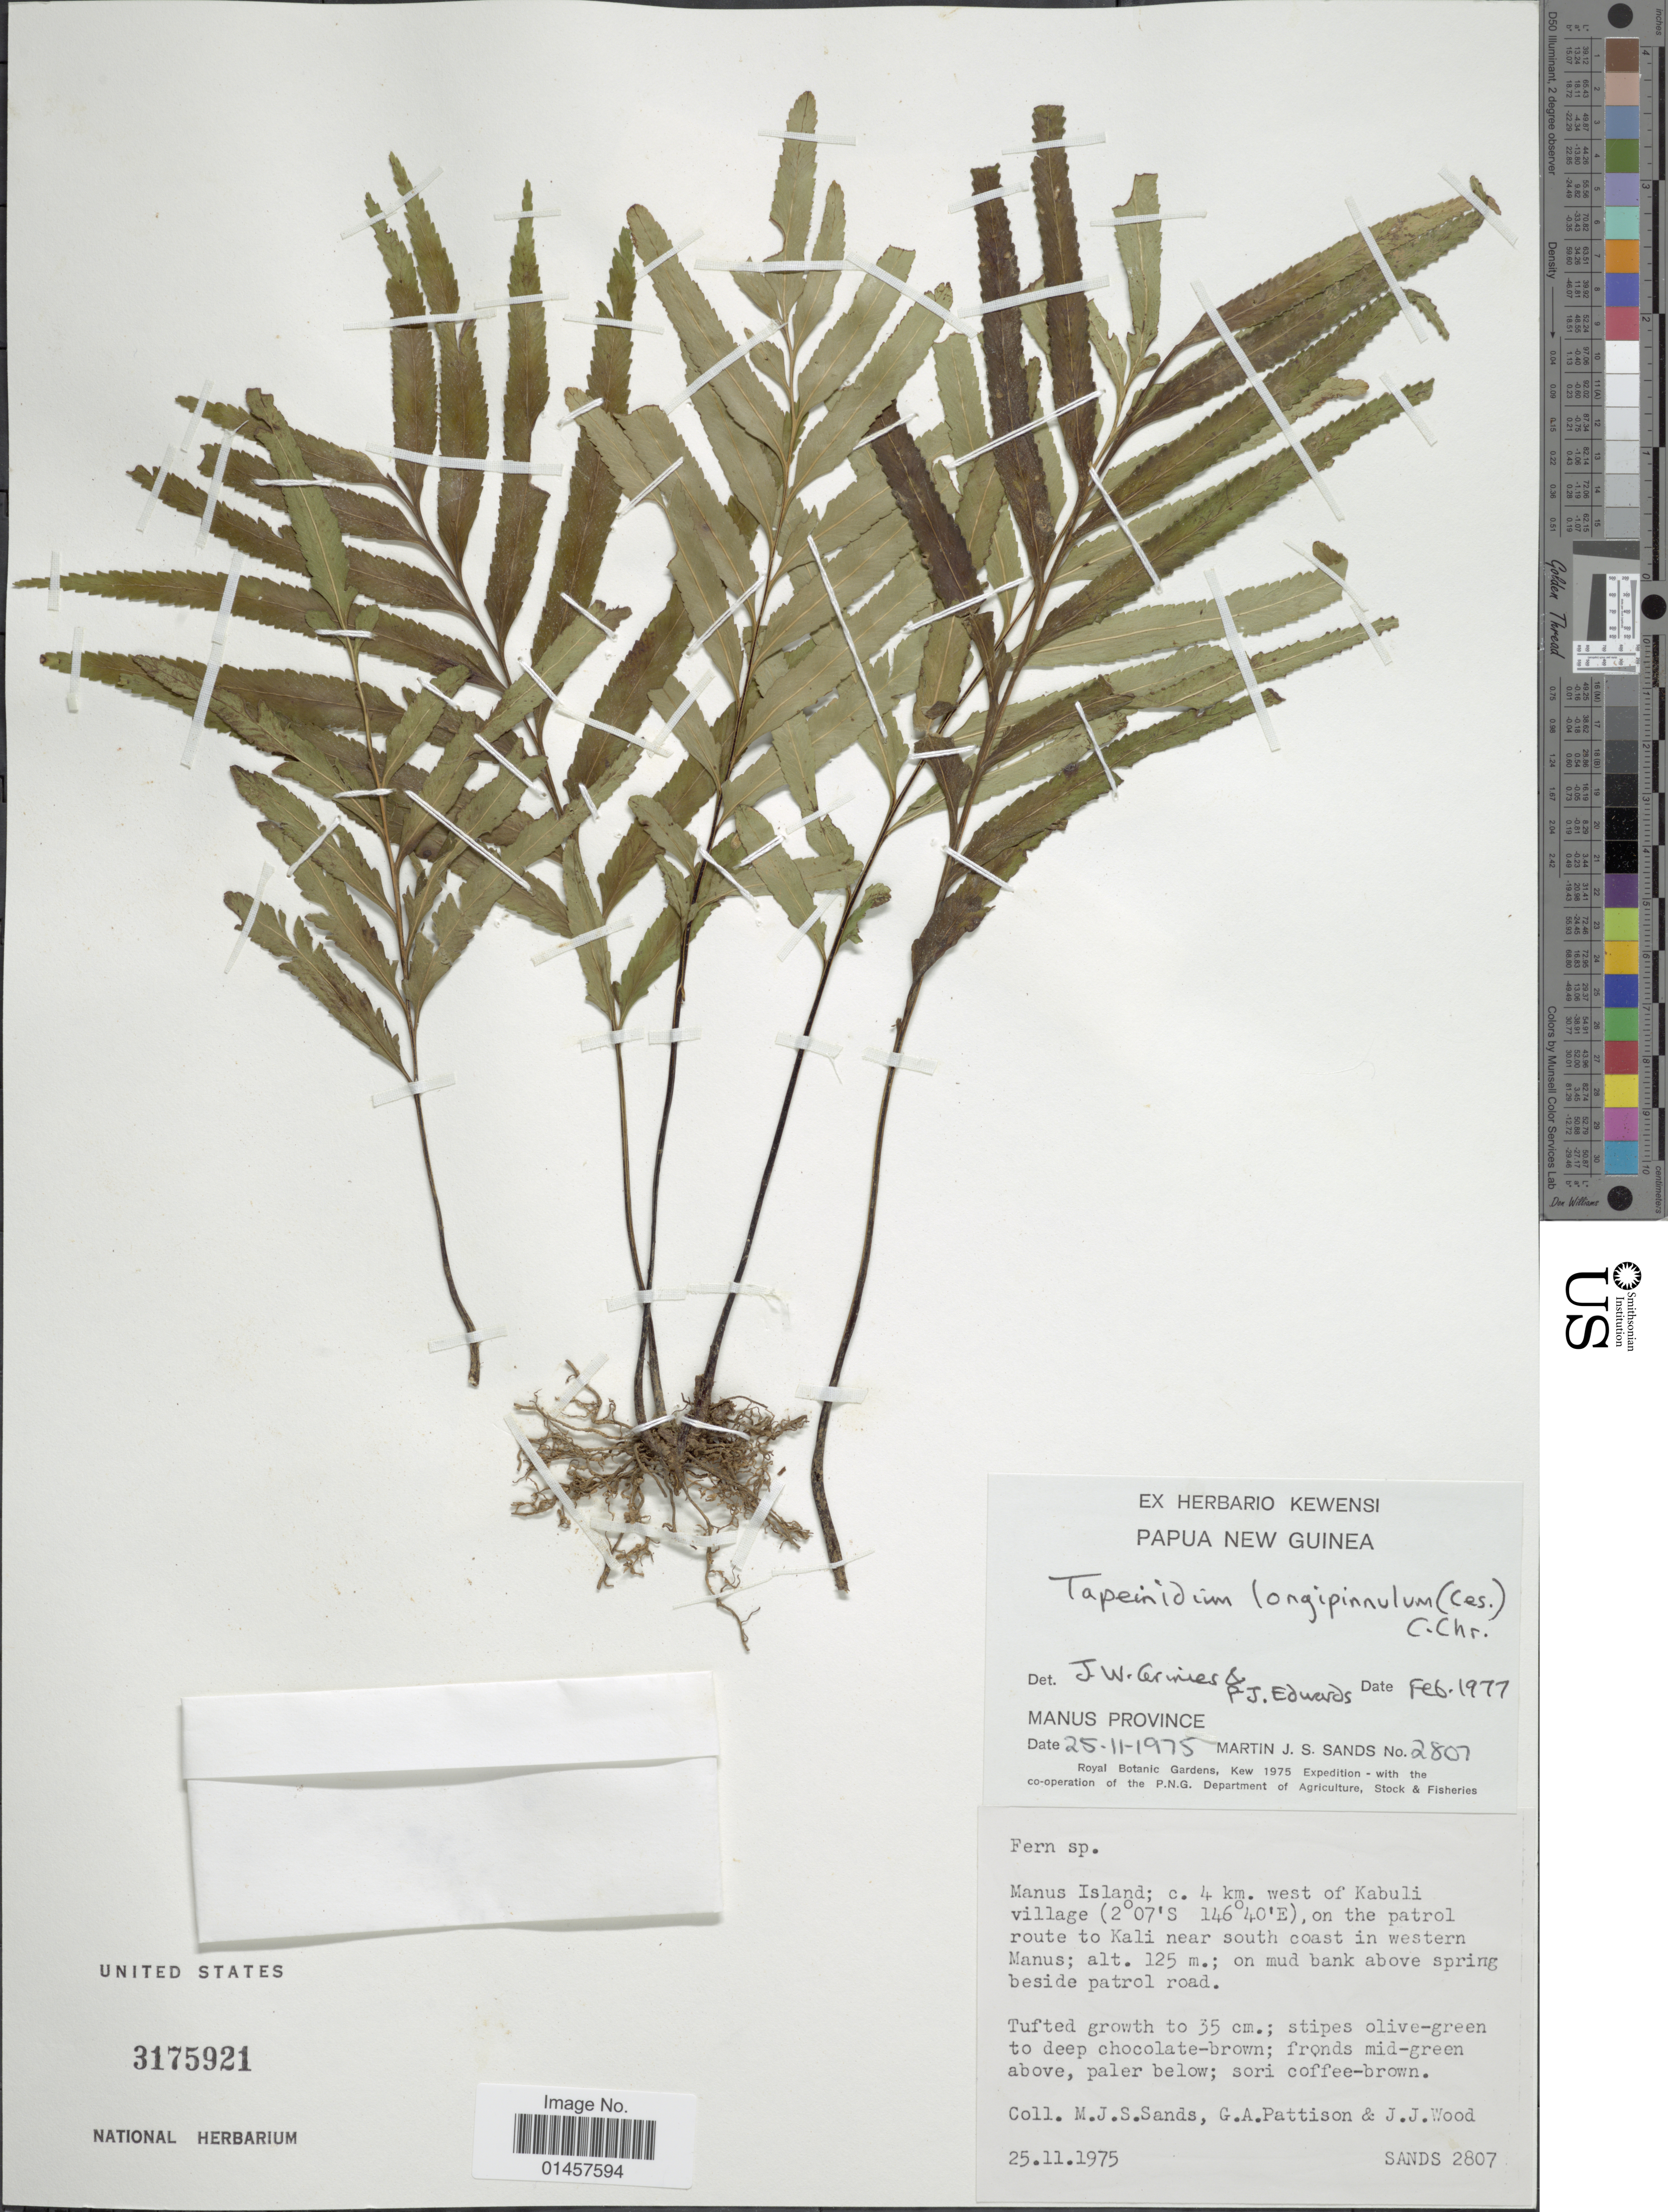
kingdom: Plantae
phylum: Tracheophyta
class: Polypodiopsida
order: Polypodiales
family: Lindsaeaceae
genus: Tapeinidium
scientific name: Tapeinidium longipinnatum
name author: (Ces.) C. Chr.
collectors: M. Sands, G. Pattison & J. Wood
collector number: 2807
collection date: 1975-11-25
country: Papua New Guinea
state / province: Manus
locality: Papua New Guinea, Manus Province, Manus Island; 4 km West of Kabulo village, on the patrol rooute to Kali near south coast in western Manus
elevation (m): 125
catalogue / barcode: US 3175921